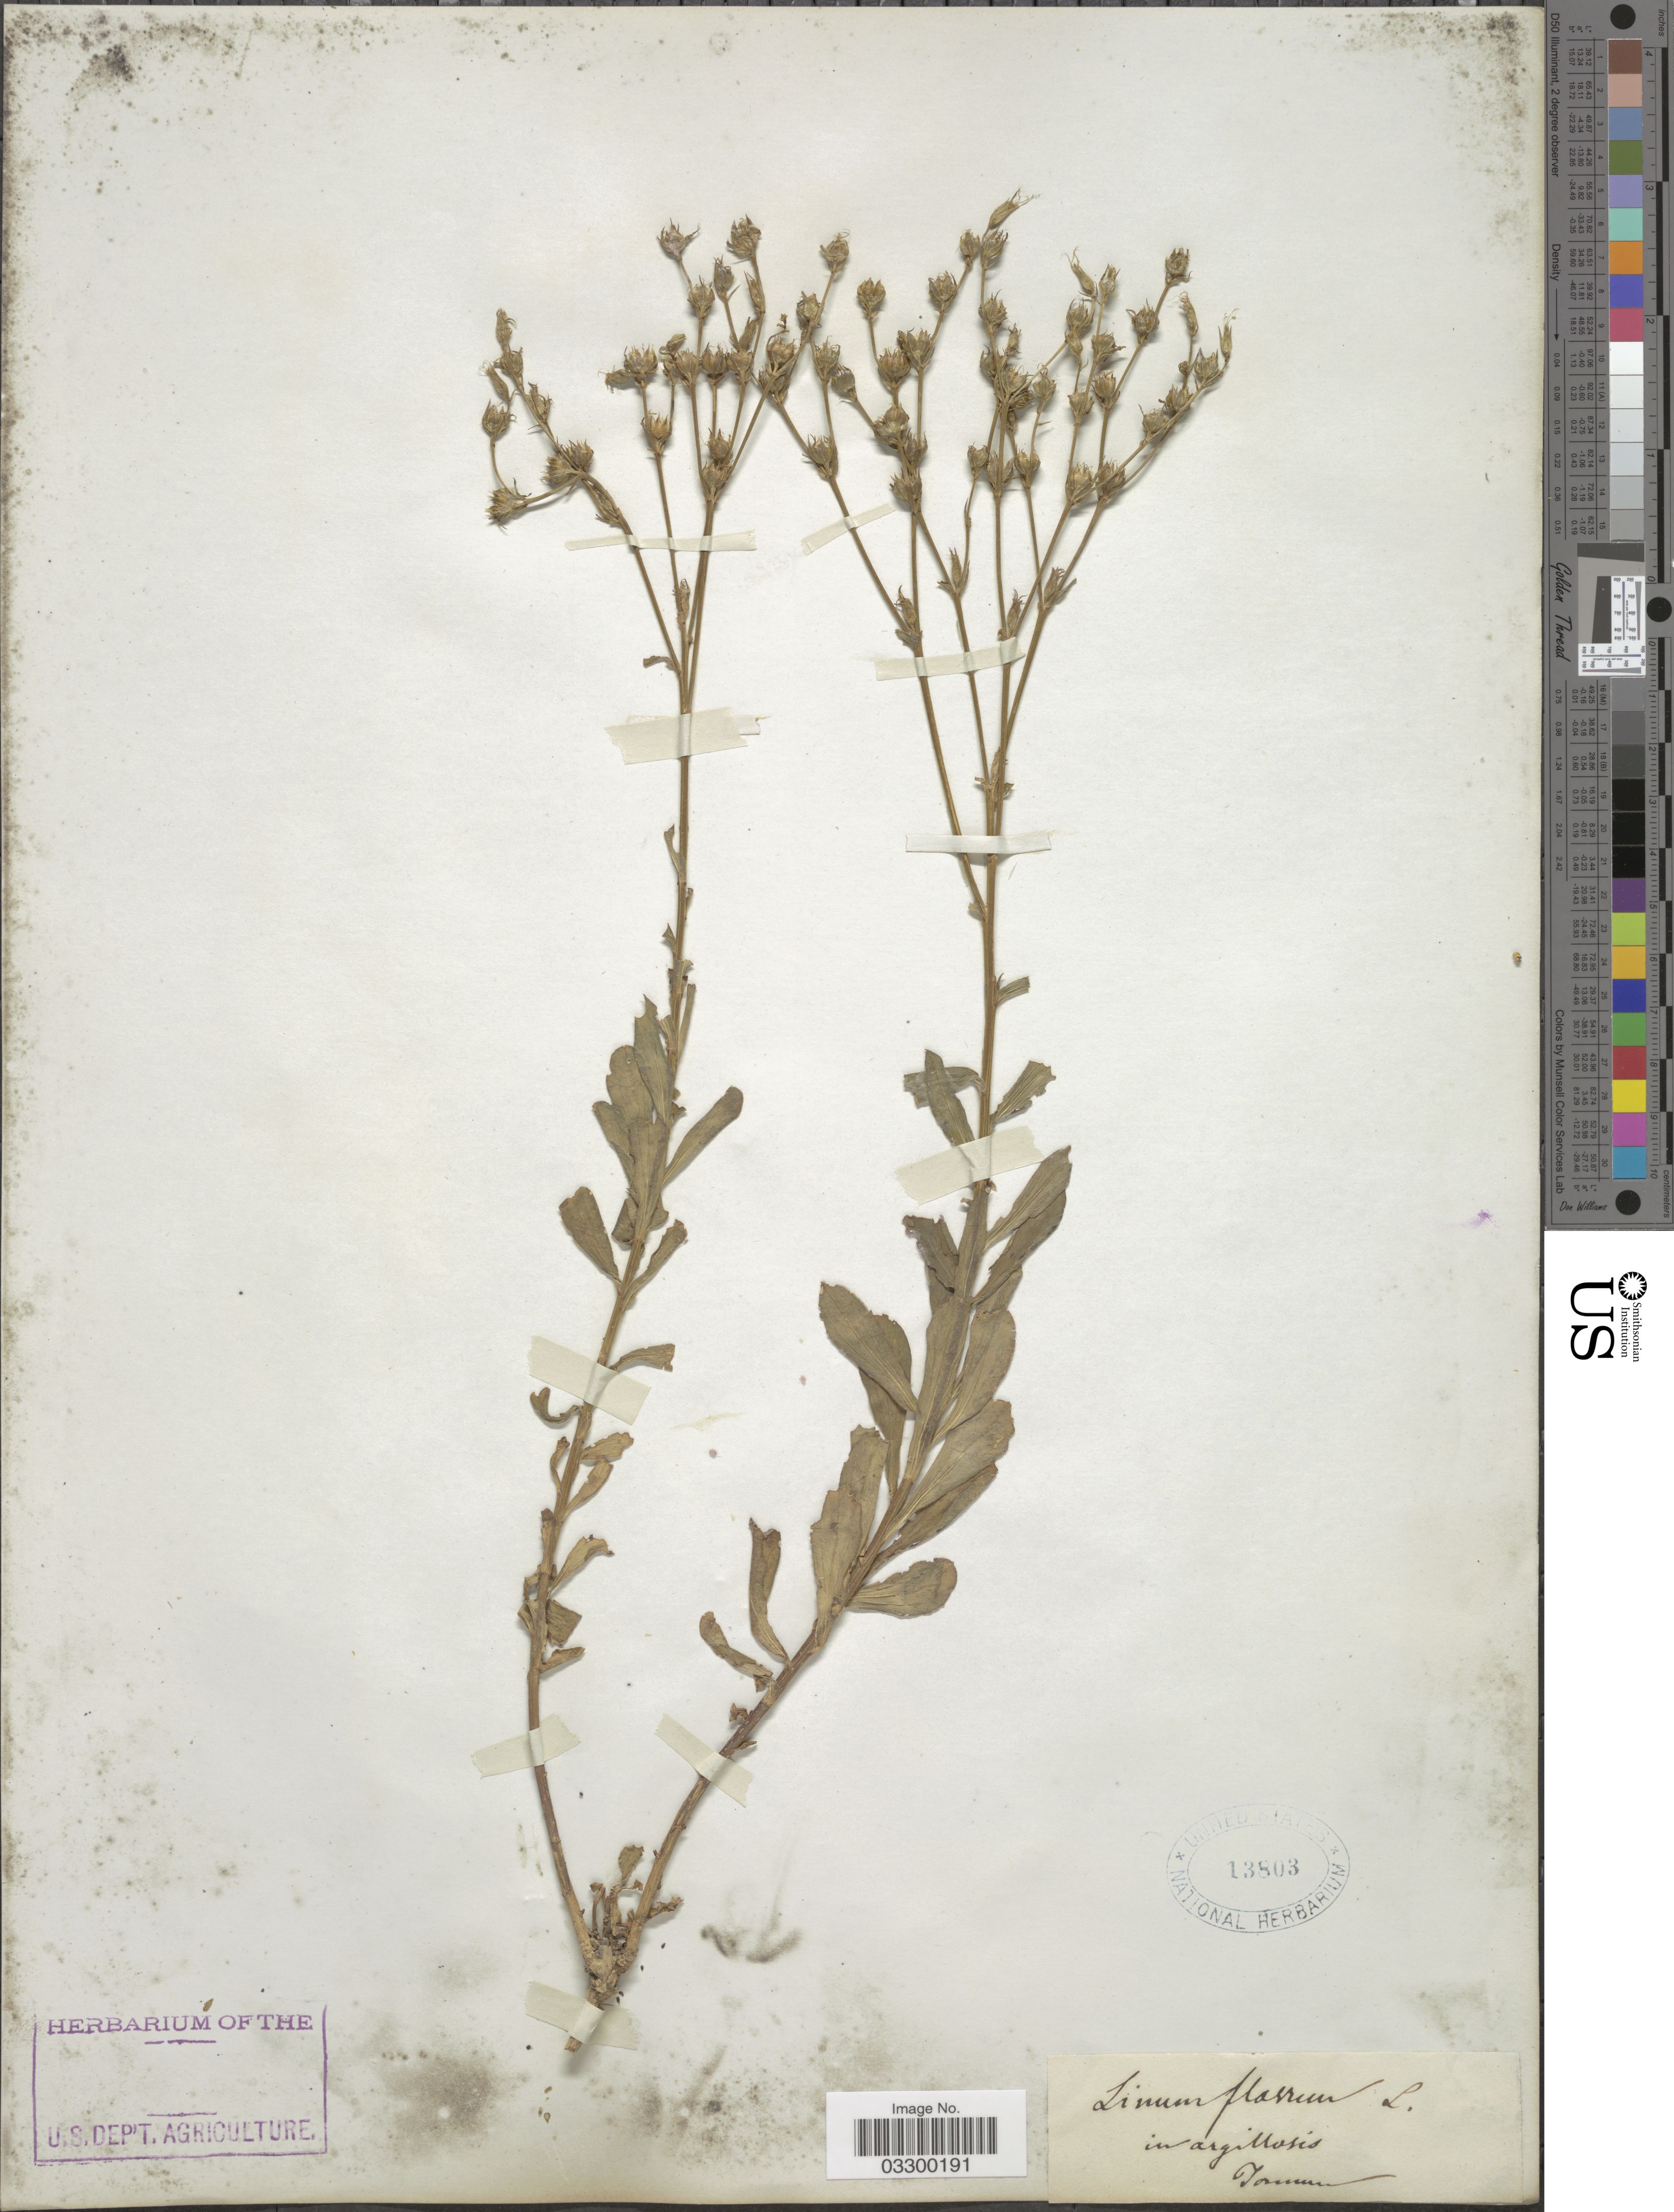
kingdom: Plantae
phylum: Tracheophyta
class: Magnoliopsida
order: Malpighiales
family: Linaceae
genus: Linum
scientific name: Linum flavum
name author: L.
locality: In argillosis Torum [interpreted].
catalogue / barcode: US 13803